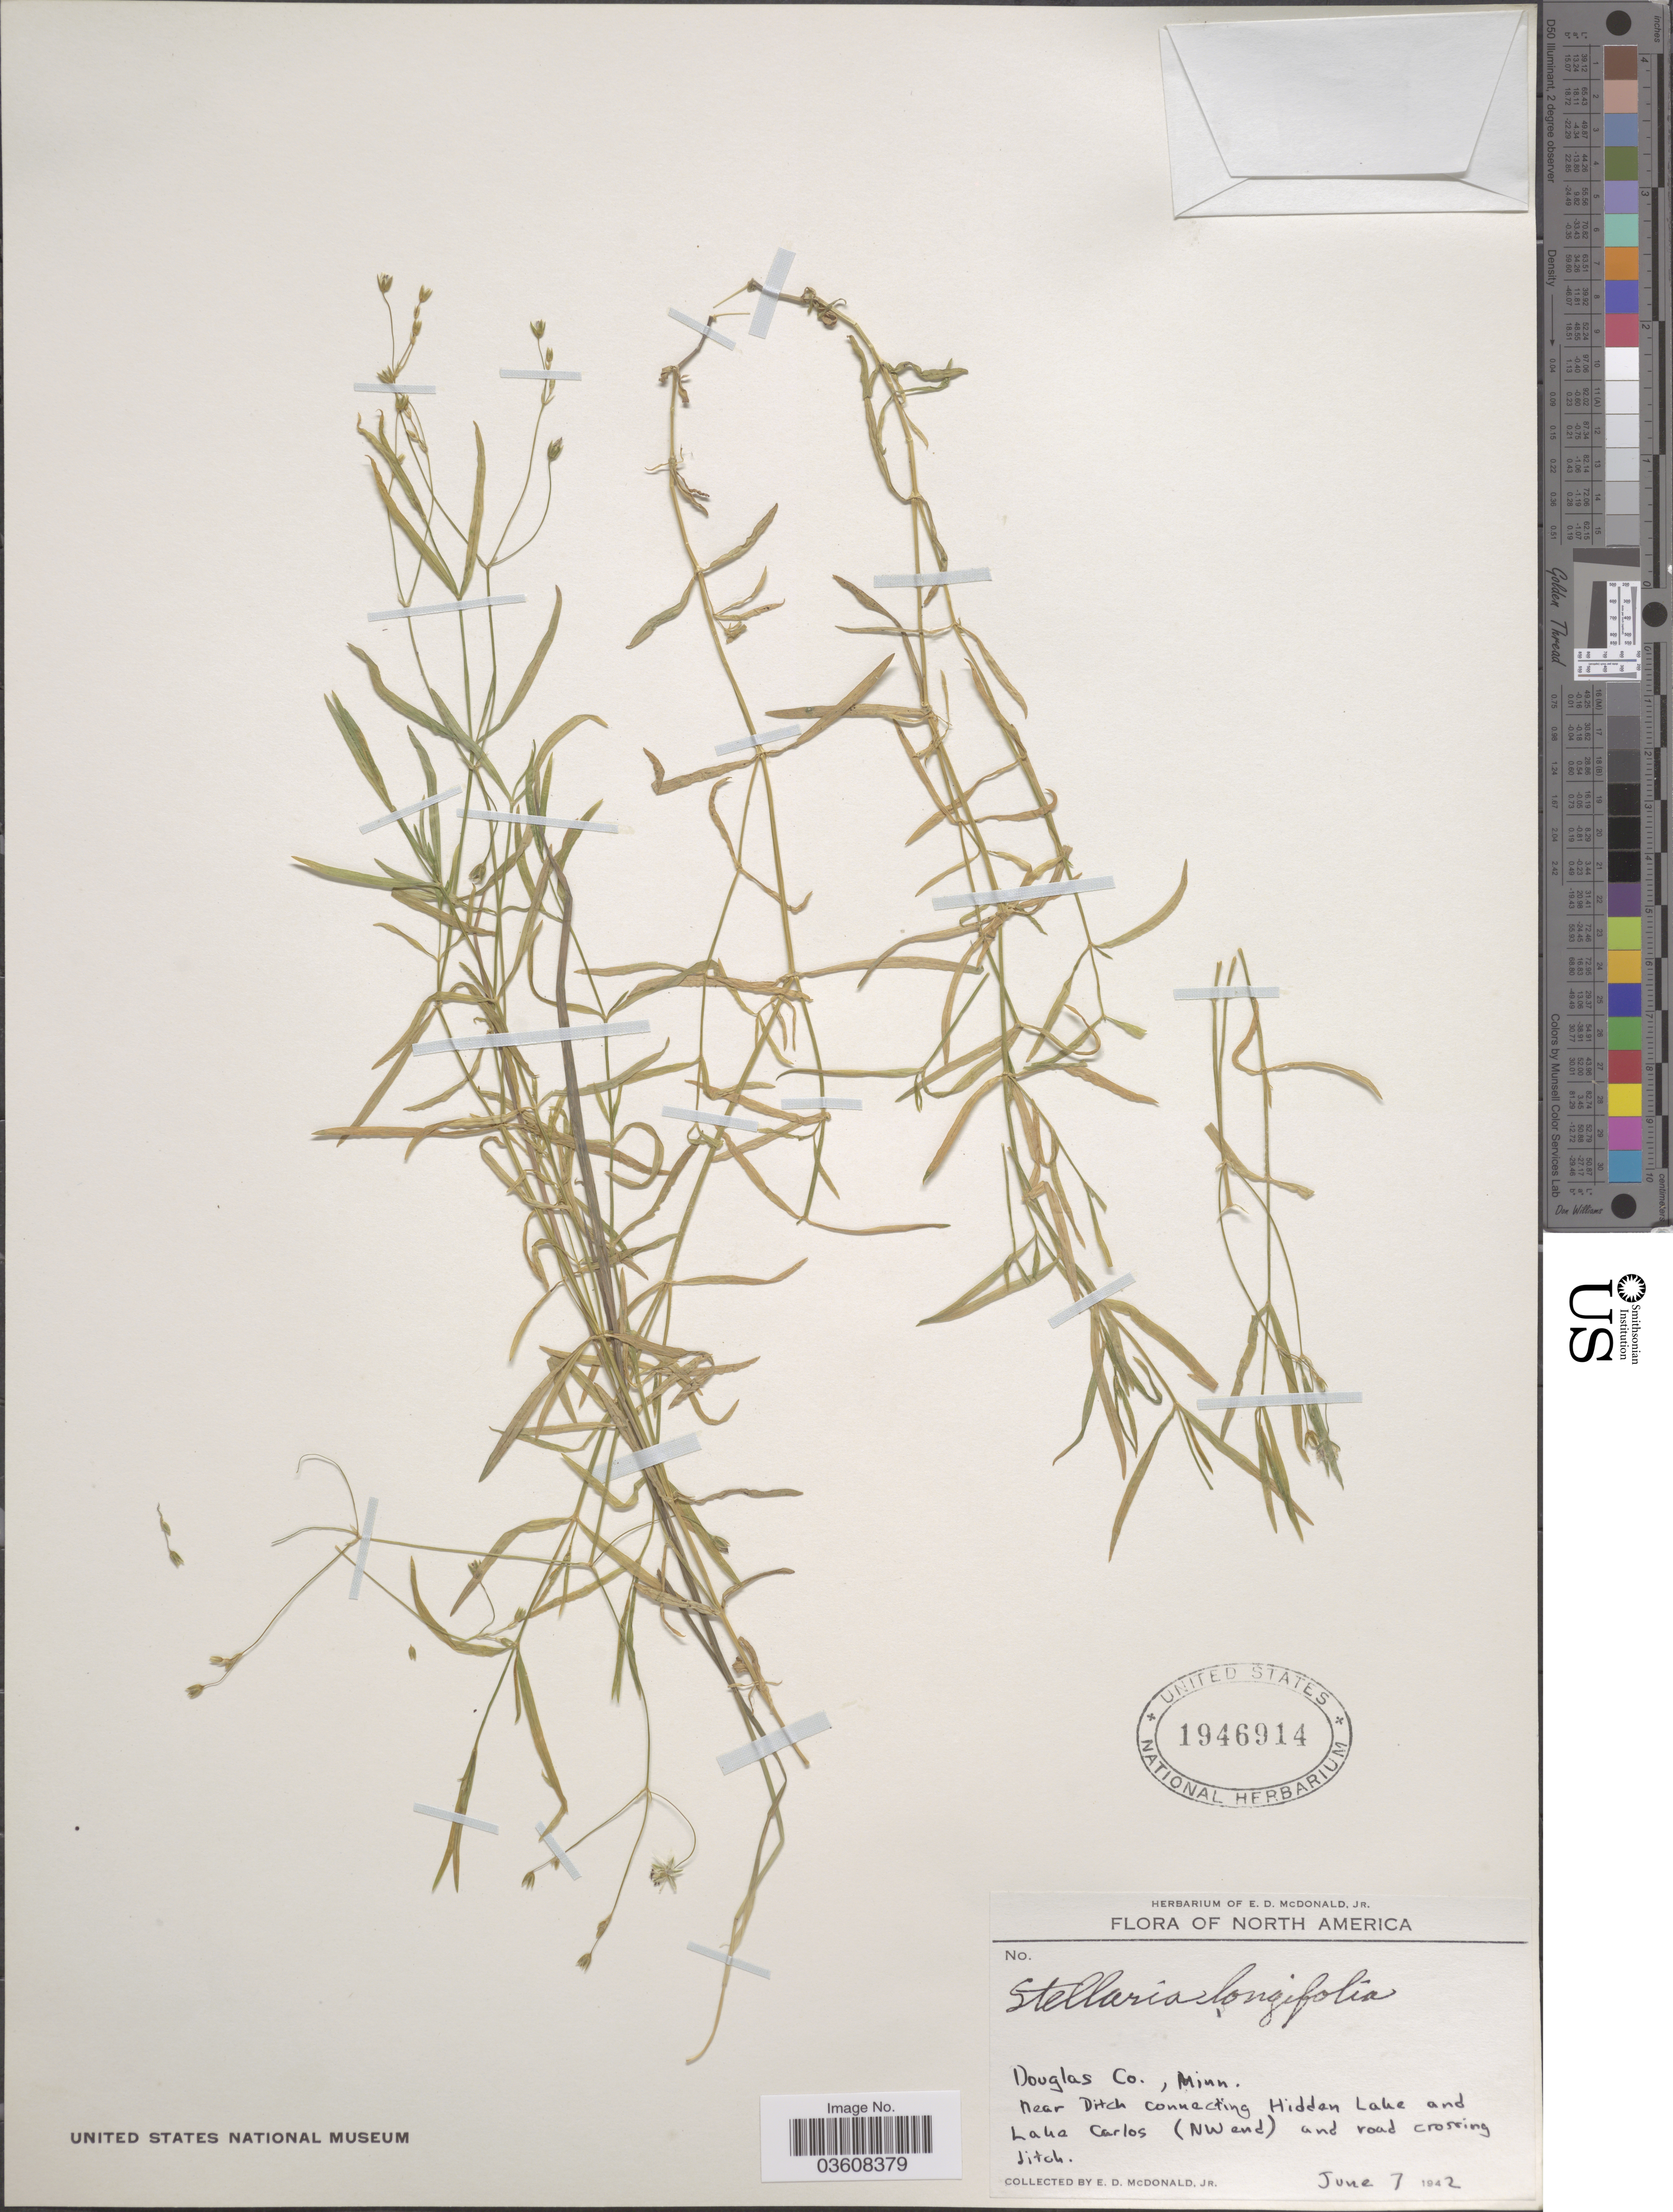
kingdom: Plantae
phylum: Tracheophyta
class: Magnoliopsida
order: Caryophyllales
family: Caryophyllaceae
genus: Stellaria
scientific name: Stellaria longifolia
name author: Muhl. ex Willd.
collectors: E. D. McDonald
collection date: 1942-06-07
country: United States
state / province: Minnesota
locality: Douglas Co. Near Ditch connecting Hidden Lake and Lake Carlos (NW end) and road crossing ditch.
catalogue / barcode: US 1946914